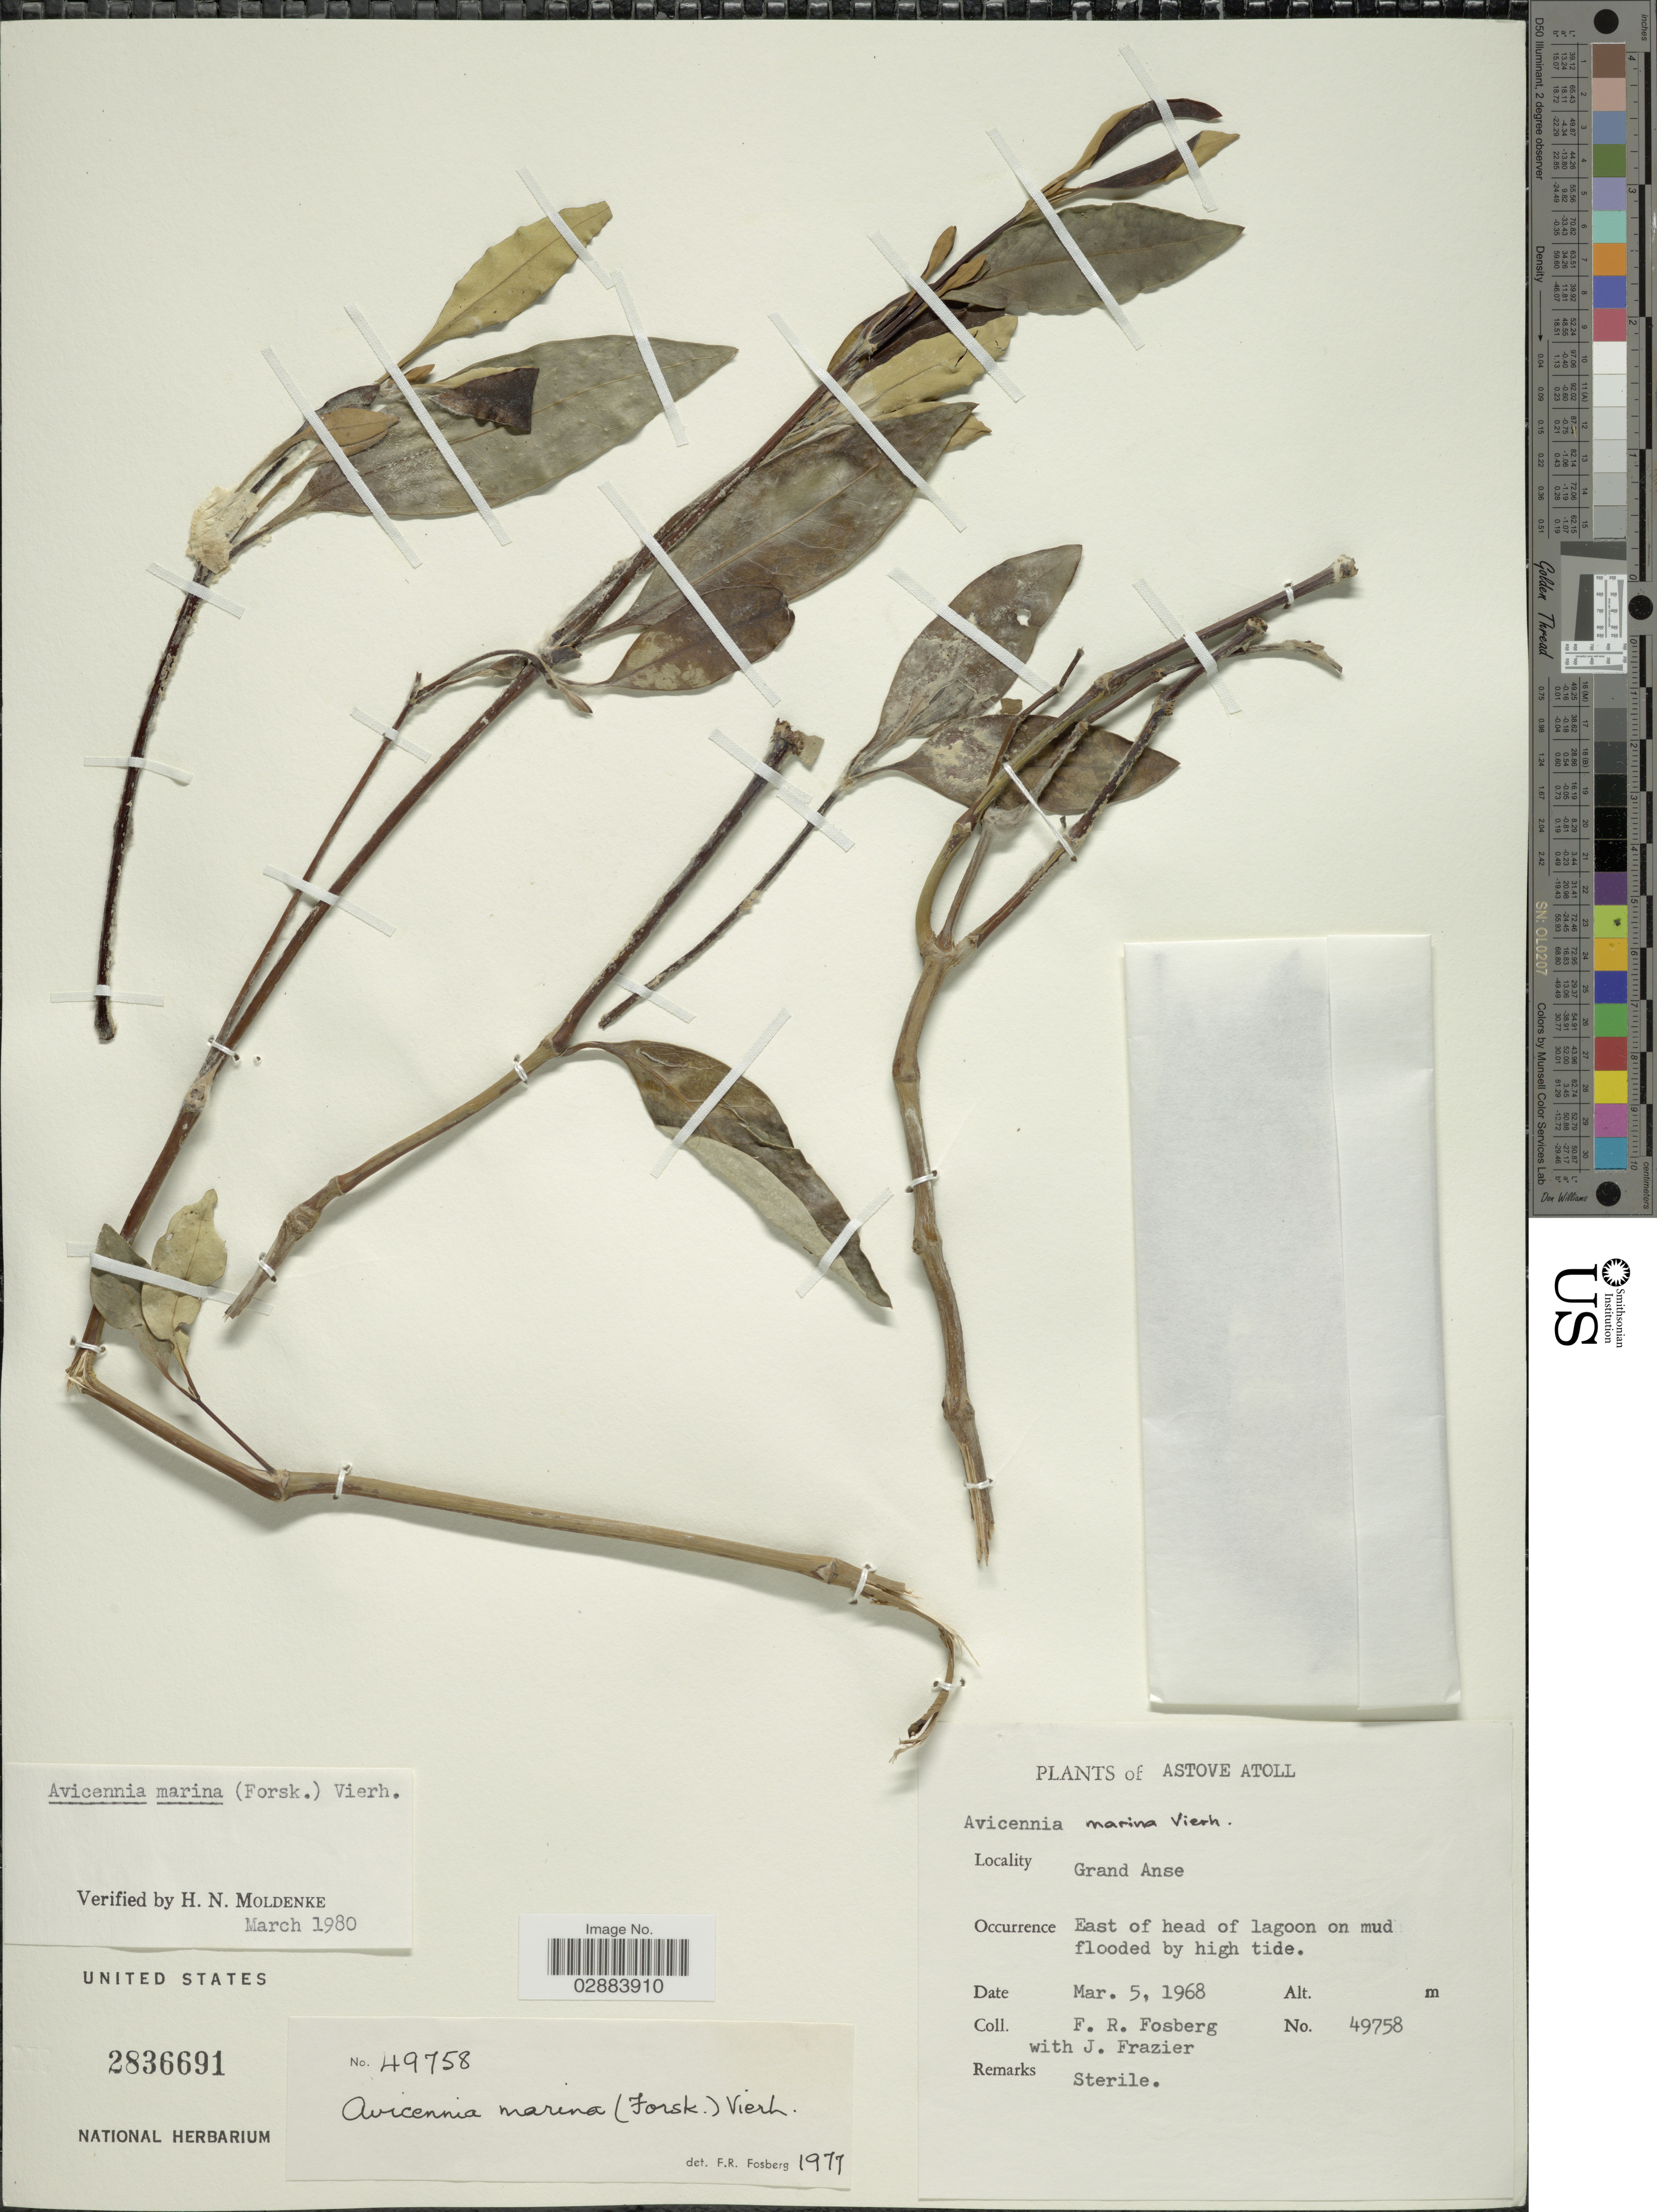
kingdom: Plantae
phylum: Tracheophyta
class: Magnoliopsida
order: Lamiales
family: Acanthaceae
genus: Avicennia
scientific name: Avicennia marina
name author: (Forssk.) Vierh.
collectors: F. R. Fosberg & J. Frazier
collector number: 49758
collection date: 1968-03-05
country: Seychelles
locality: Astove Atoll. Grande Anse.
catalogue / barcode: US 2836691